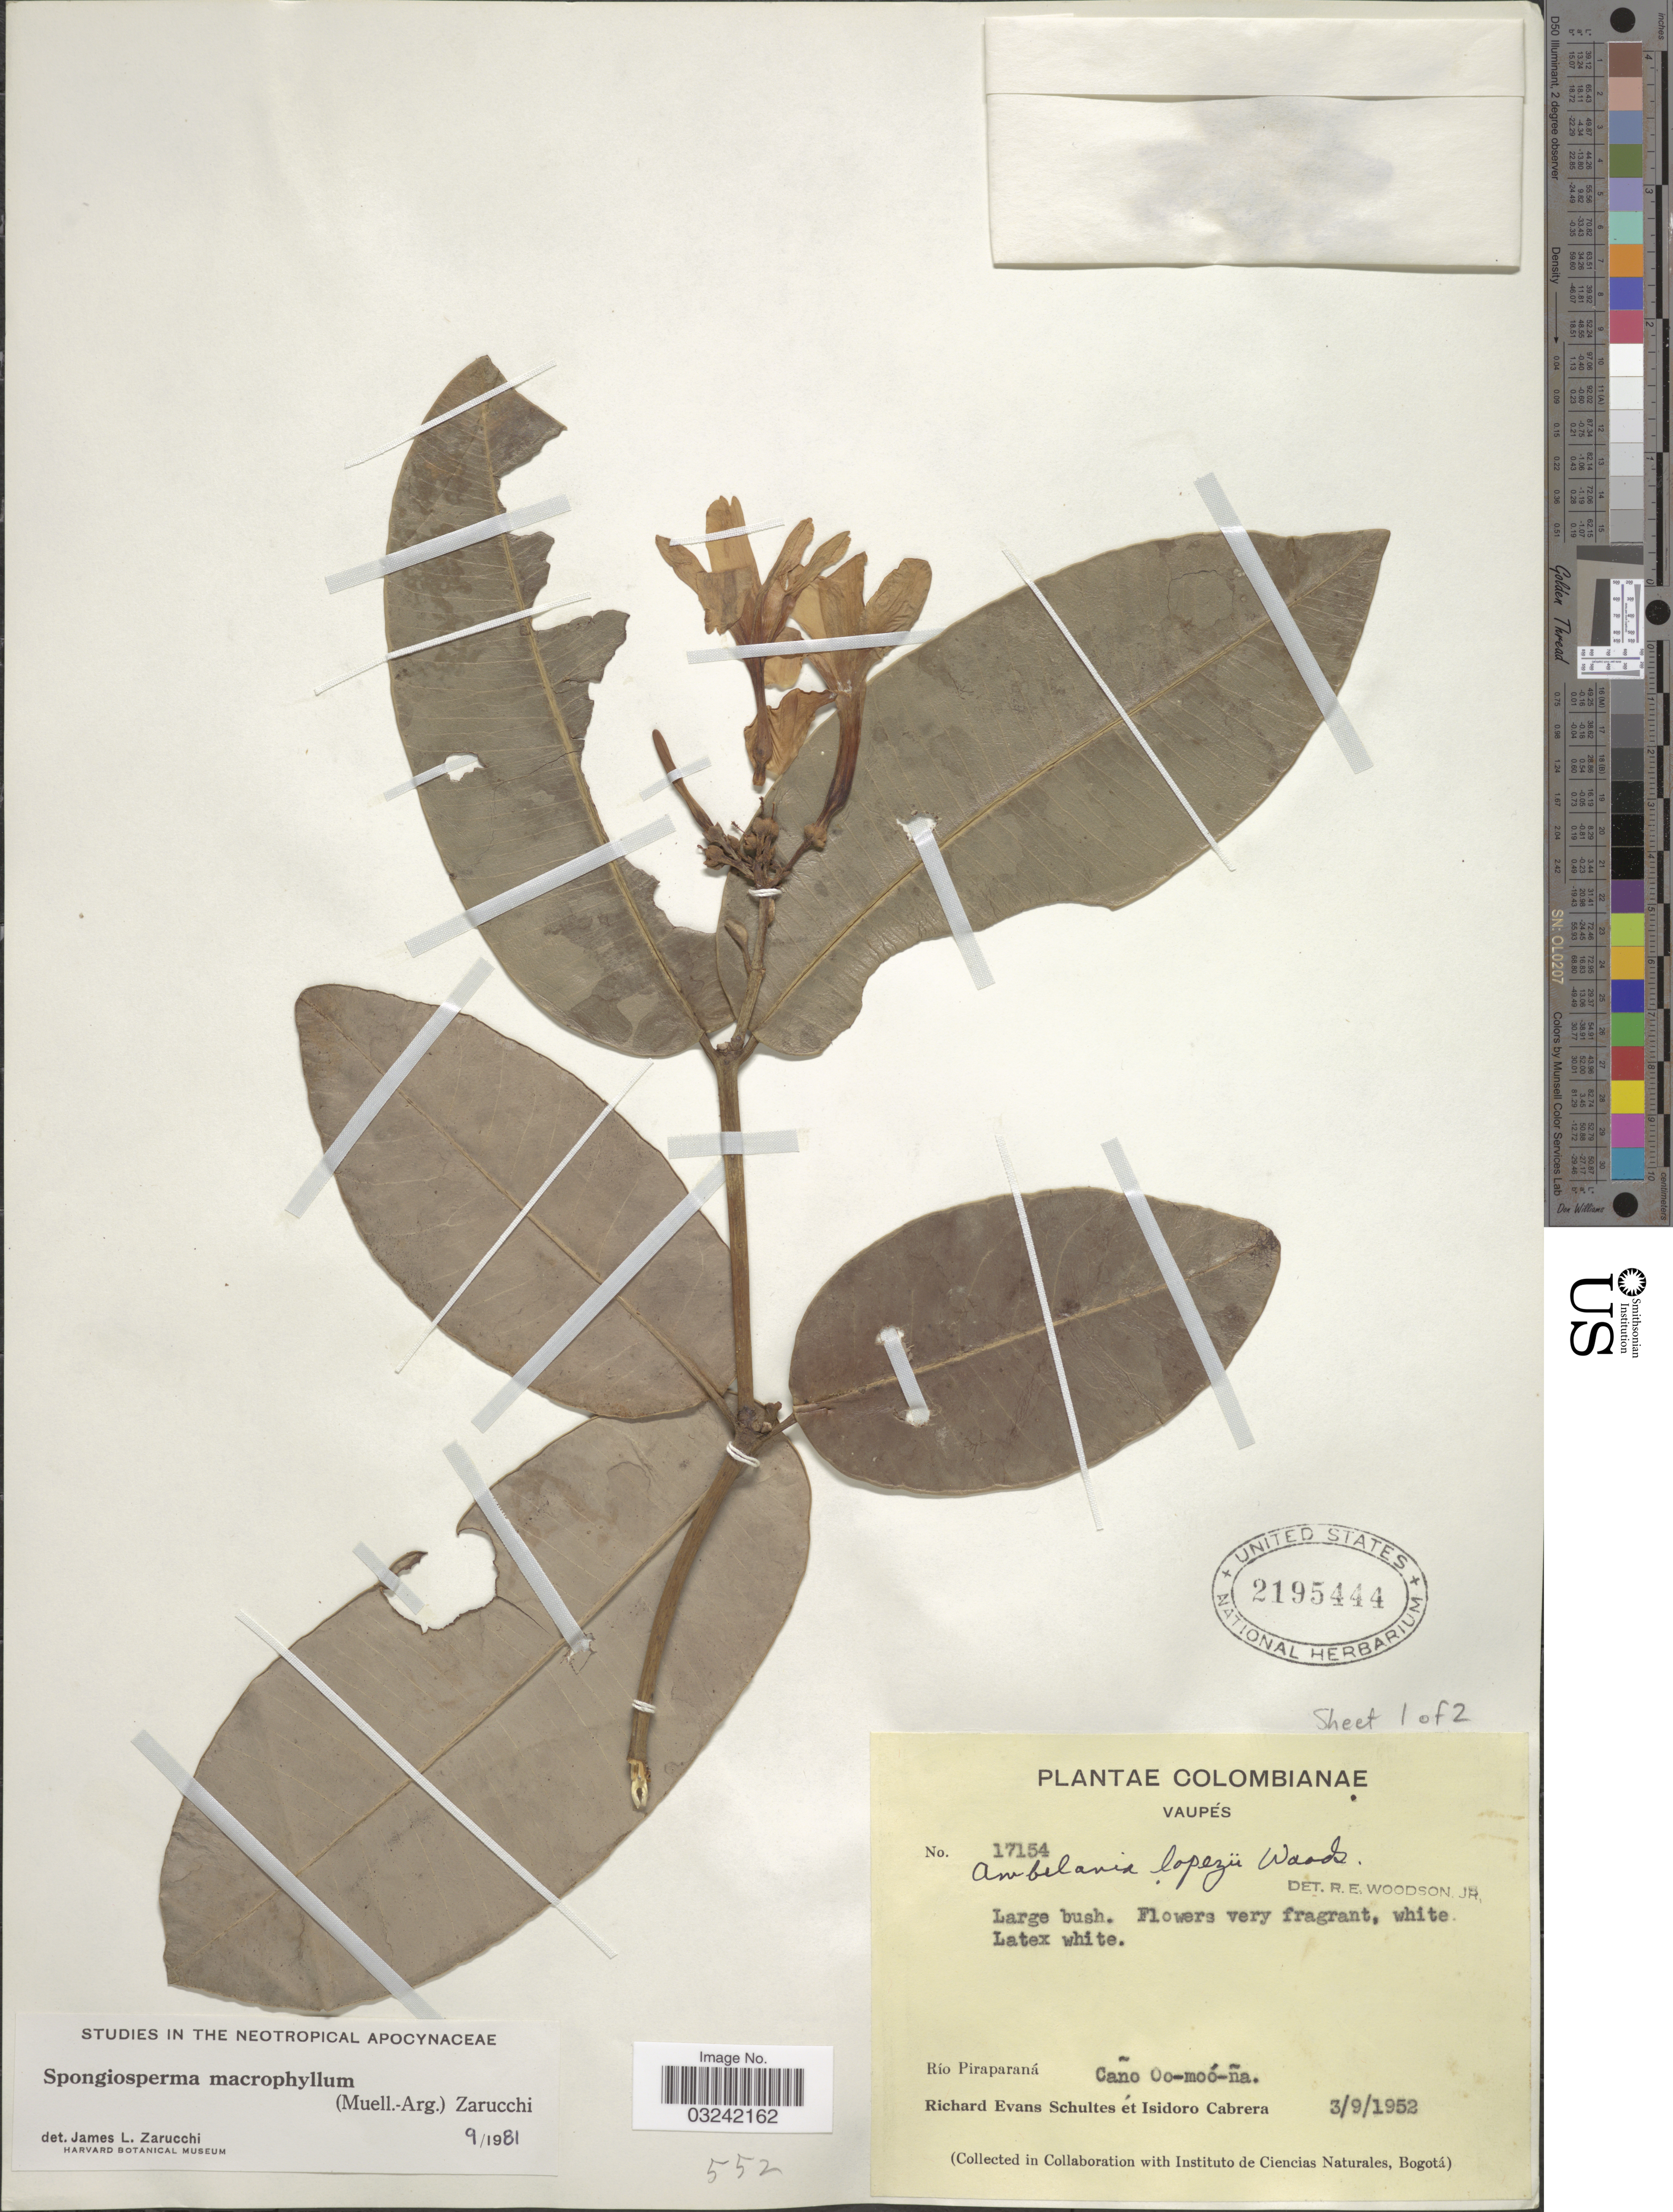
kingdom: Plantae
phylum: Tracheophyta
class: Magnoliopsida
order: Gentianales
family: Apocynaceae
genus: Spongiosperma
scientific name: Spongiosperma macrophyllum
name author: (Müll. Arg.) Zarucchi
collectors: R. E. Schultes & I. Cabrera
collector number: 17154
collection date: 1952-09-03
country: Colombia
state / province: Vaupés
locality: Río Piraparaná Caño Oo-moó-ña.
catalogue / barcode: US 2195444